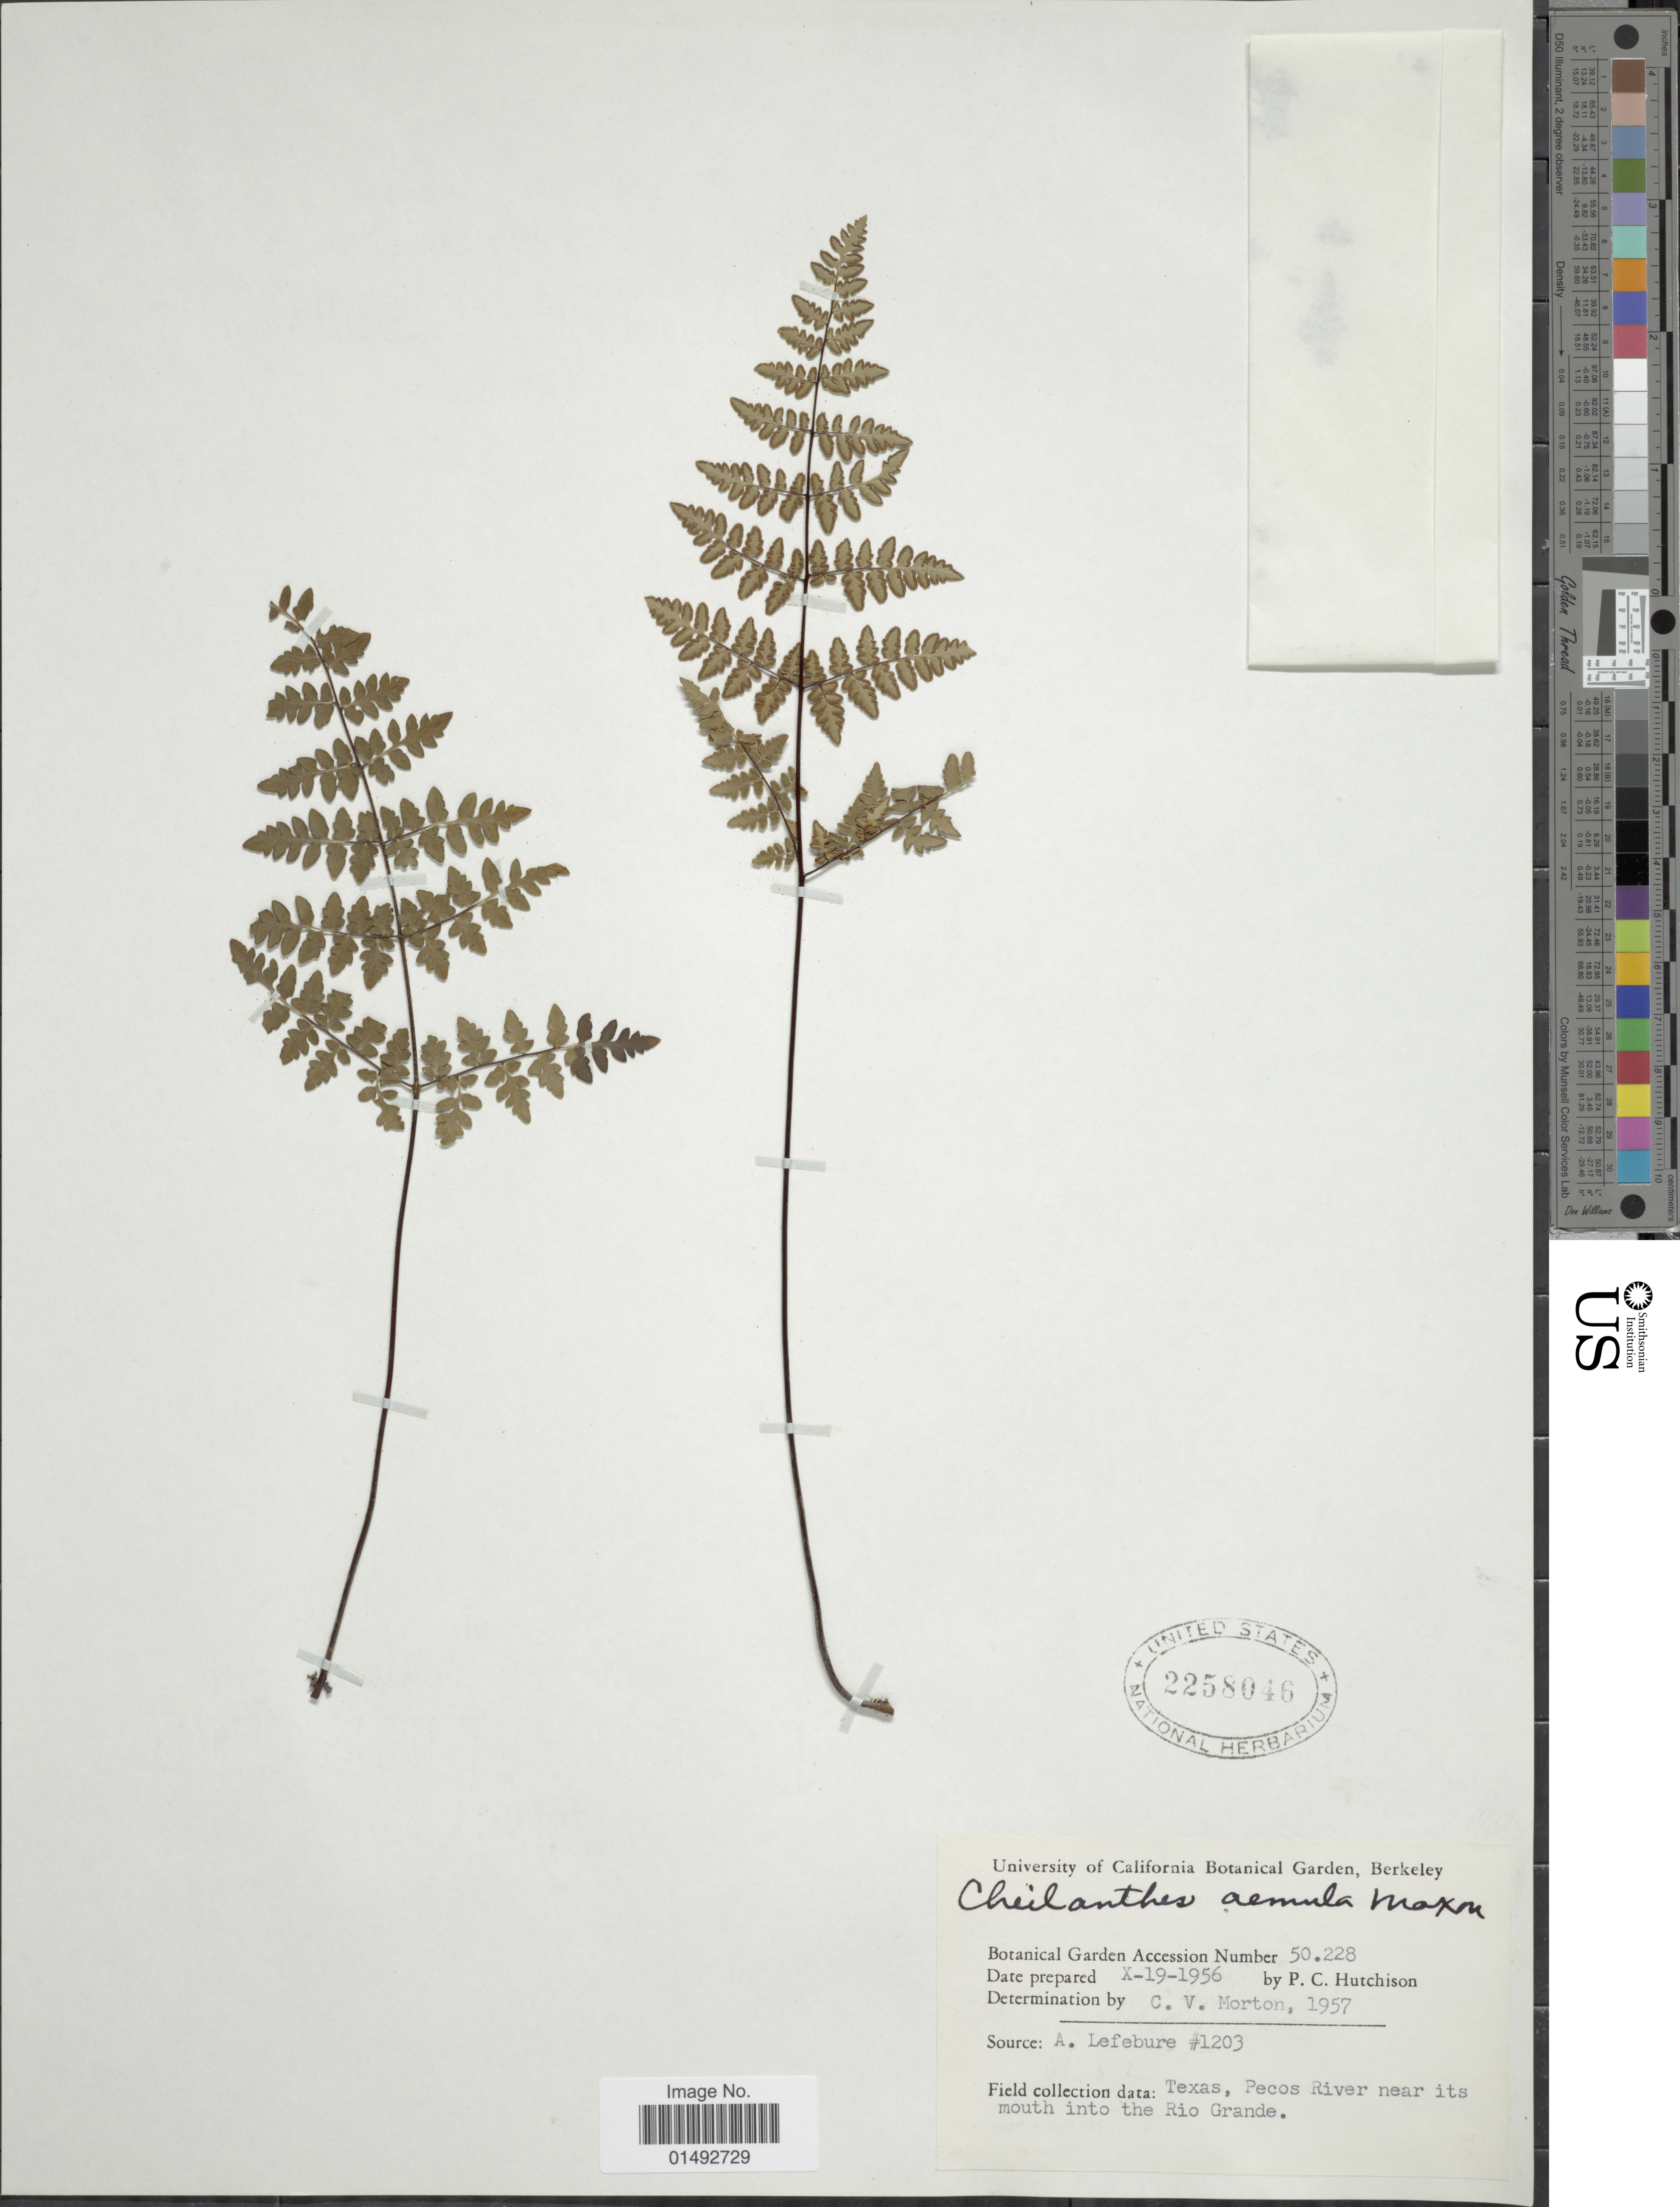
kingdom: Plantae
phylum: Tracheophyta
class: Polypodiopsida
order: Polypodiales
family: Pteridaceae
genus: Myriopteris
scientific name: Myriopteris aemula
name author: (Maxon) Grusz & Windham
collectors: P. C. Hutchison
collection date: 1956-10-19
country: United States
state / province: California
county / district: Alameda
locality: University Botanical Garden, Berkeley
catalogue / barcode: US 2258046